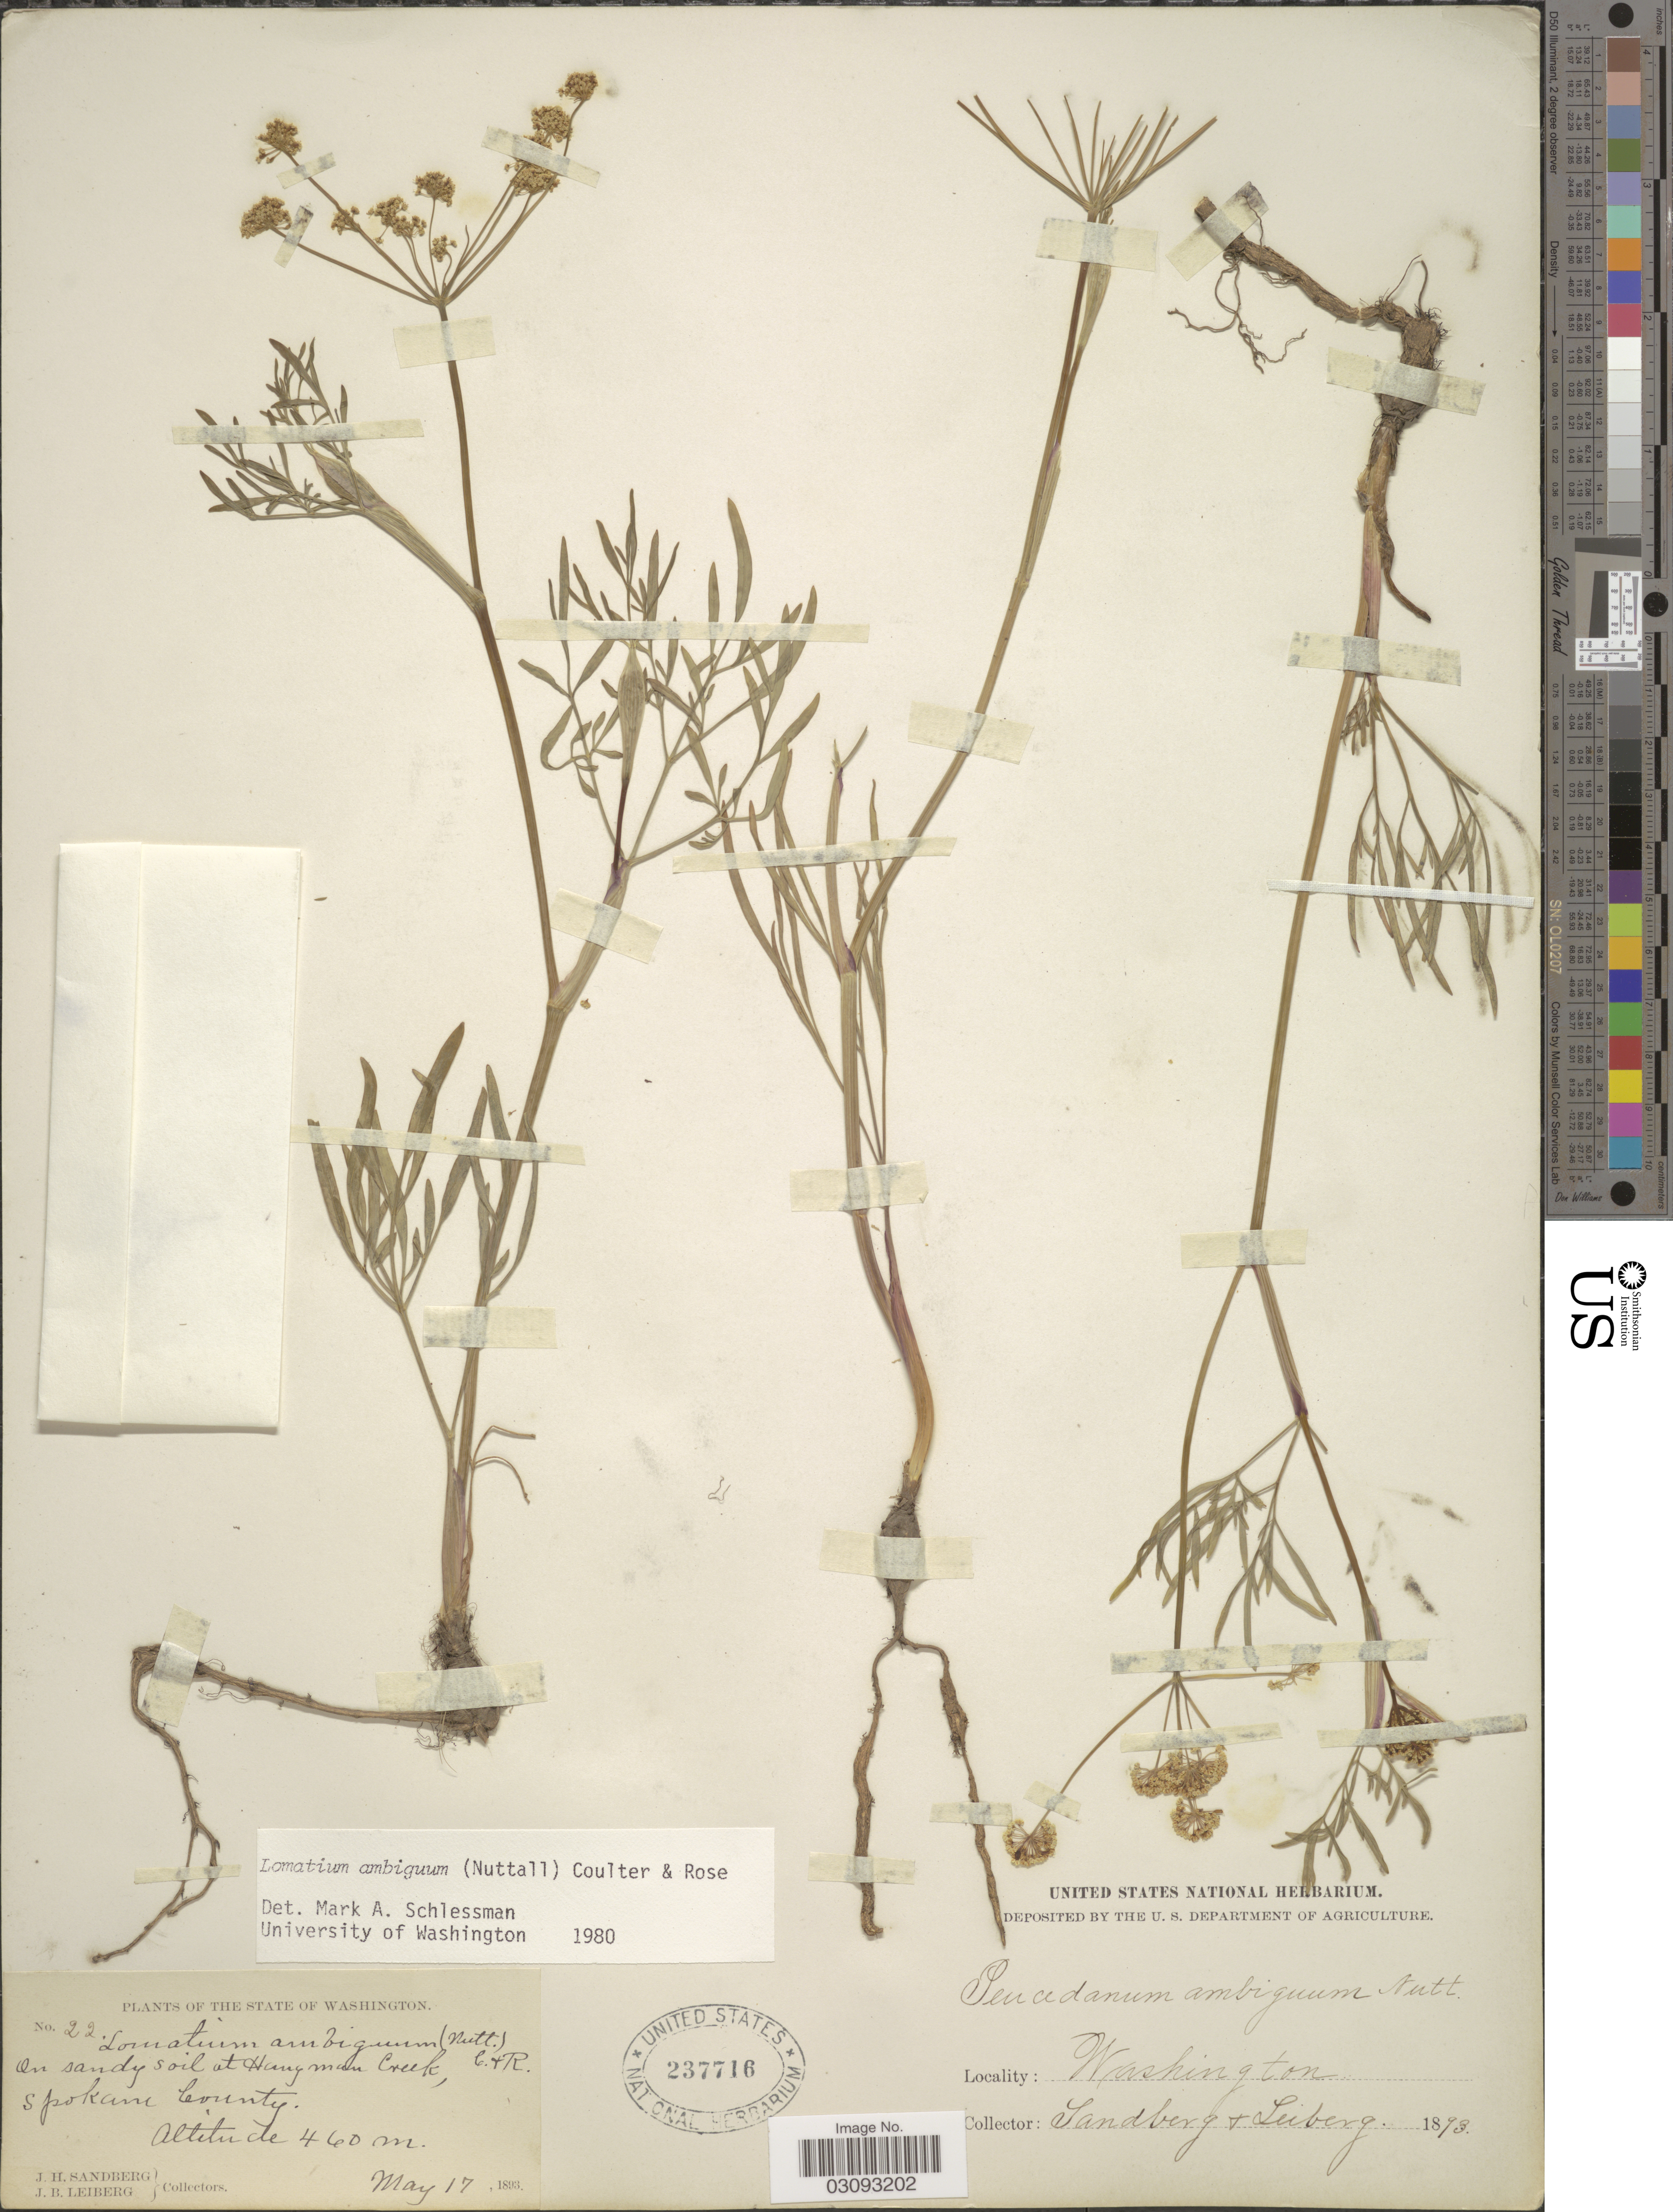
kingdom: Plantae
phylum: Tracheophyta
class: Magnoliopsida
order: Apiales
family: Apiaceae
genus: Lomatium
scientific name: Lomatium ambiguum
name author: (Nutt.) Coult. & Rose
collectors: J. H. Sandberg & J. B. Leiberg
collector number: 22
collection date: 1893-05-17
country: United States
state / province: Washington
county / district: Spokane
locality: Hangman Creek, Spokane County.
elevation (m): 460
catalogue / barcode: US 237716